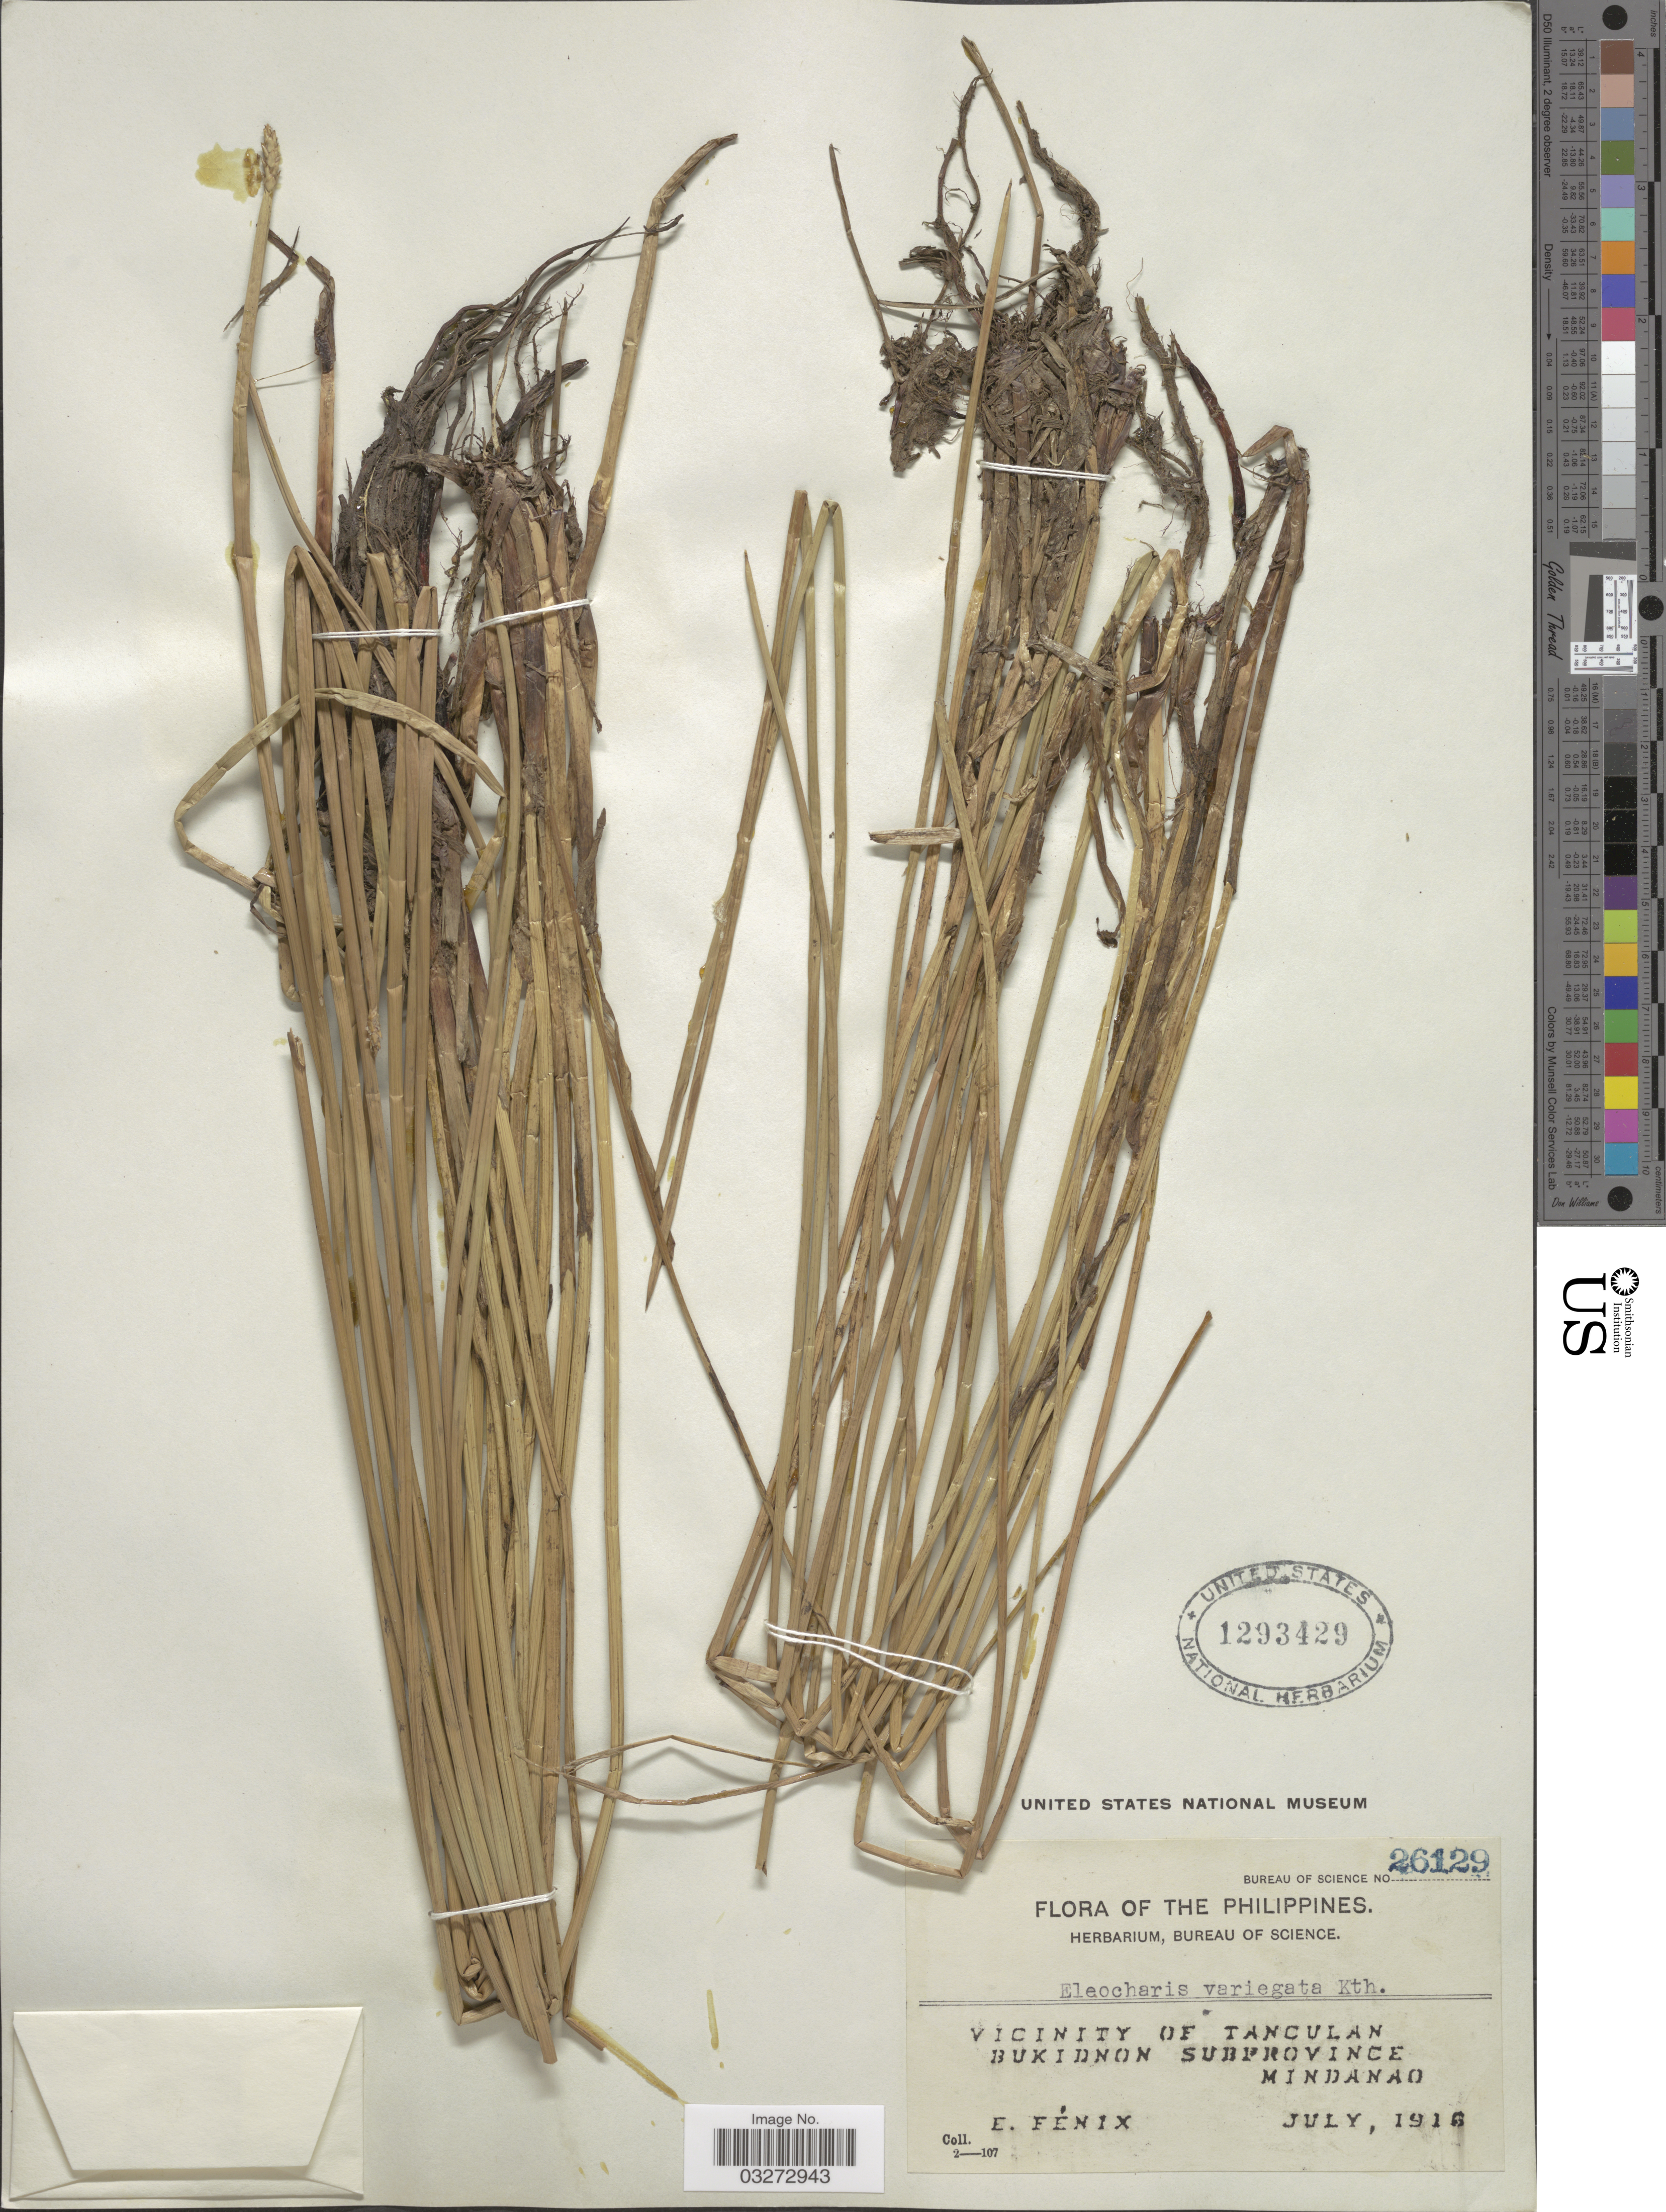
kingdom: Plantae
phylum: Tracheophyta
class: Liliopsida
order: Poales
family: Cyperaceae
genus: Eleocharis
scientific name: Eleocharis variegata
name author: (Poir.) C. Presl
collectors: E. Fénix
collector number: Bureau of Science 26129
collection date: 1916-07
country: Philippines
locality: Vicinity of Tanculan. Bukidnon Subprovince. Mindanao.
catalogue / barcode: US 1293429